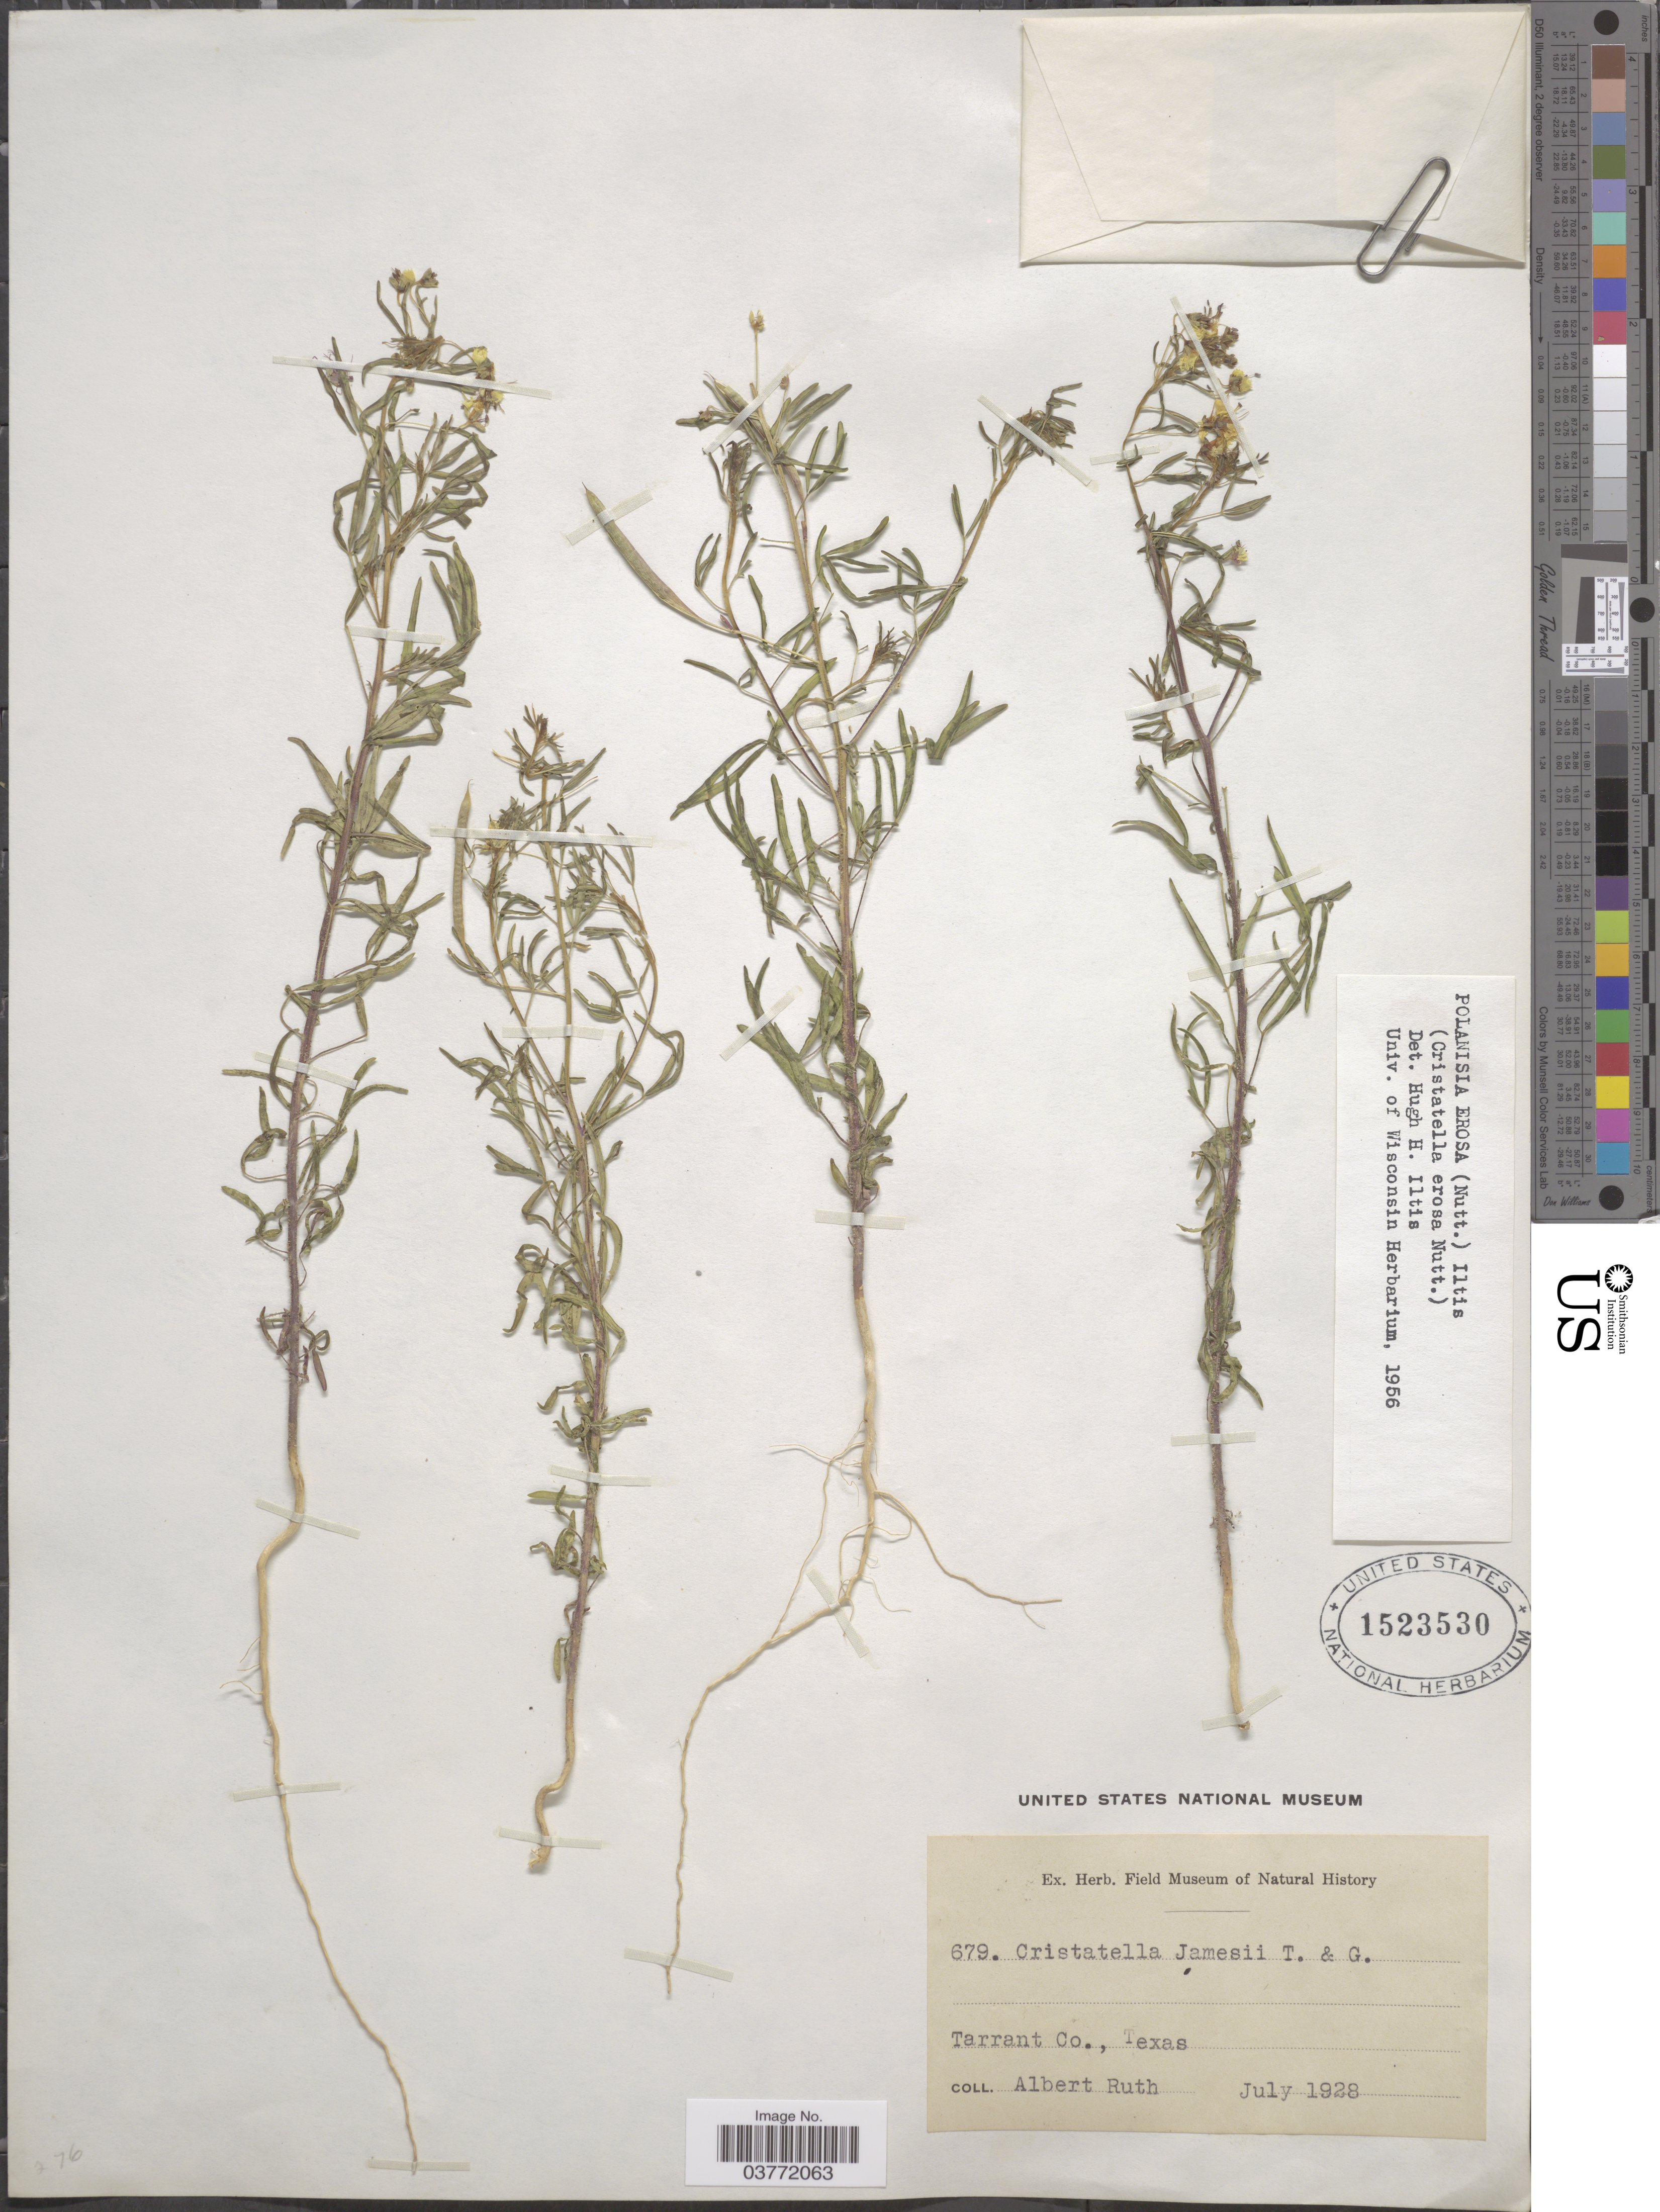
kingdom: Plantae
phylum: Tracheophyta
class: Magnoliopsida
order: Brassicales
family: Cleomaceae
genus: Polanisia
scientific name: Polanisia erosa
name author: (Nutt.) Iltis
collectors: A. Ruth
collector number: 679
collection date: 1928-07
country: United States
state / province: Texas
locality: Tarrant Co.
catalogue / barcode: US 1523530